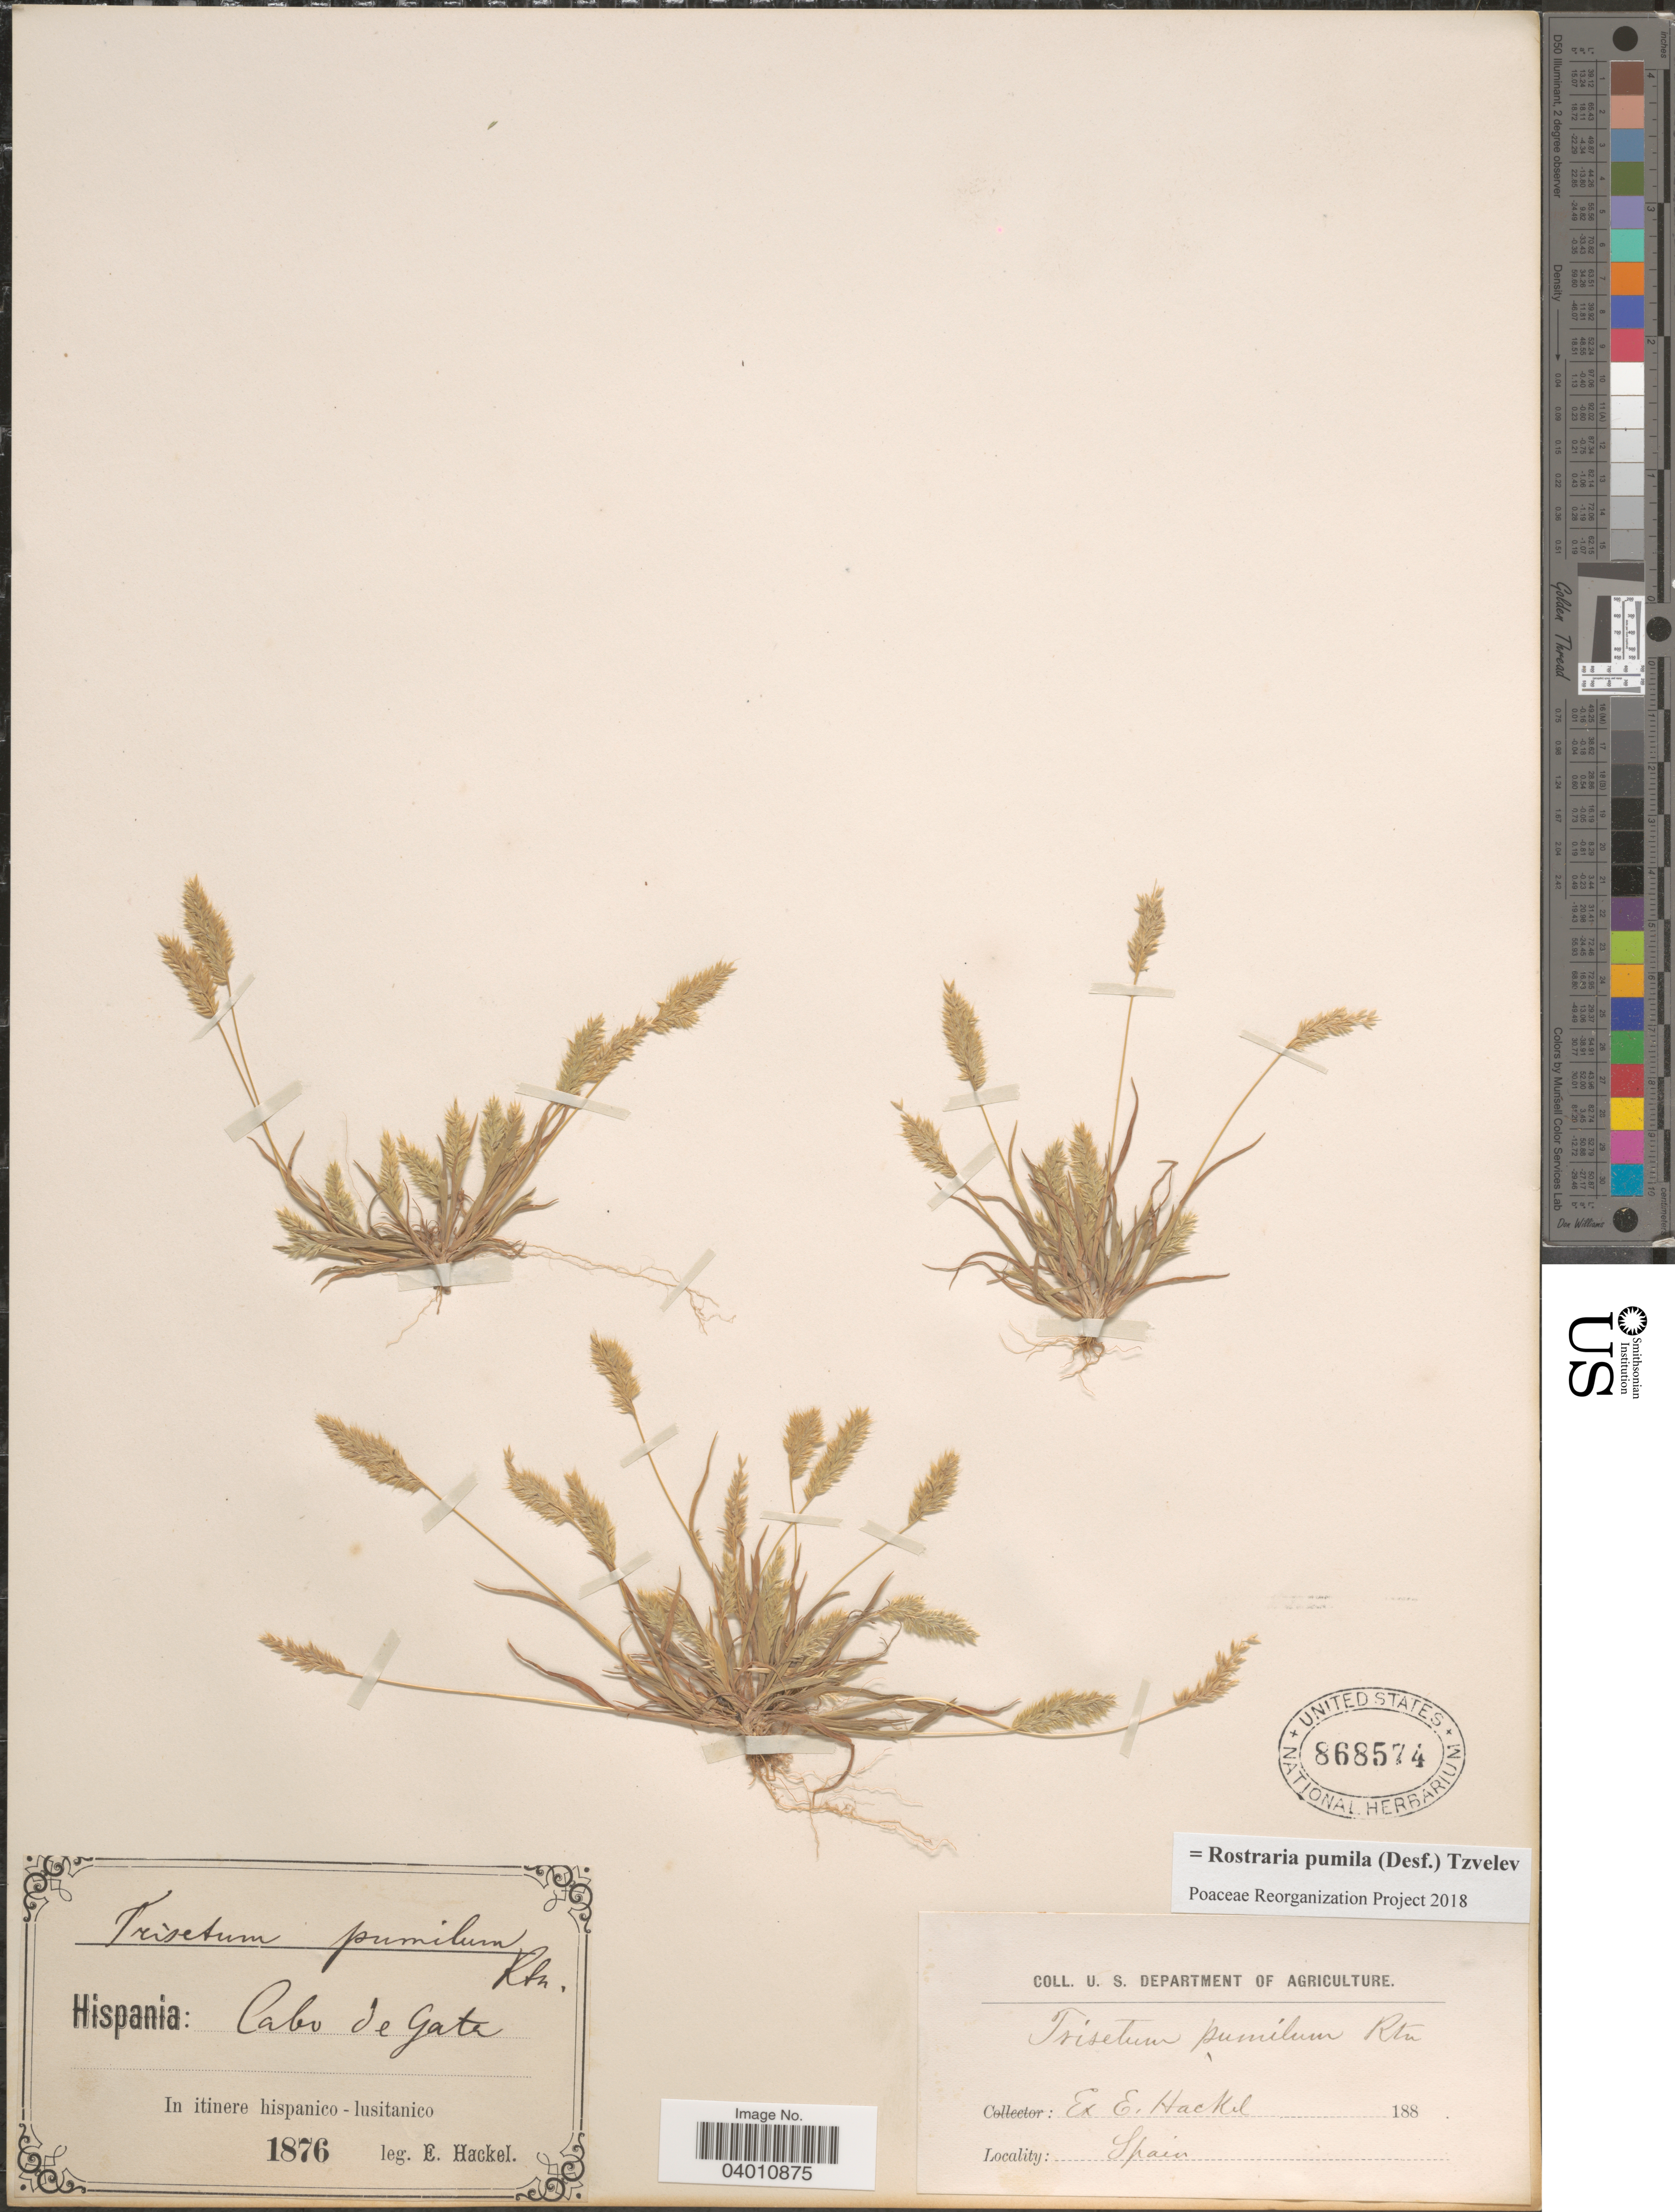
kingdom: Plantae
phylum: Tracheophyta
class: Liliopsida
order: Poales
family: Poaceae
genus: Rostraria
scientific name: Rostraria pumila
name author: (Desf.) Tzvelev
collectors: E. Hackel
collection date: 1876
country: Spain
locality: Hispania: Cabo de Gata. In itinere hispanico - lusitanico.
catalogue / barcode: US 868574